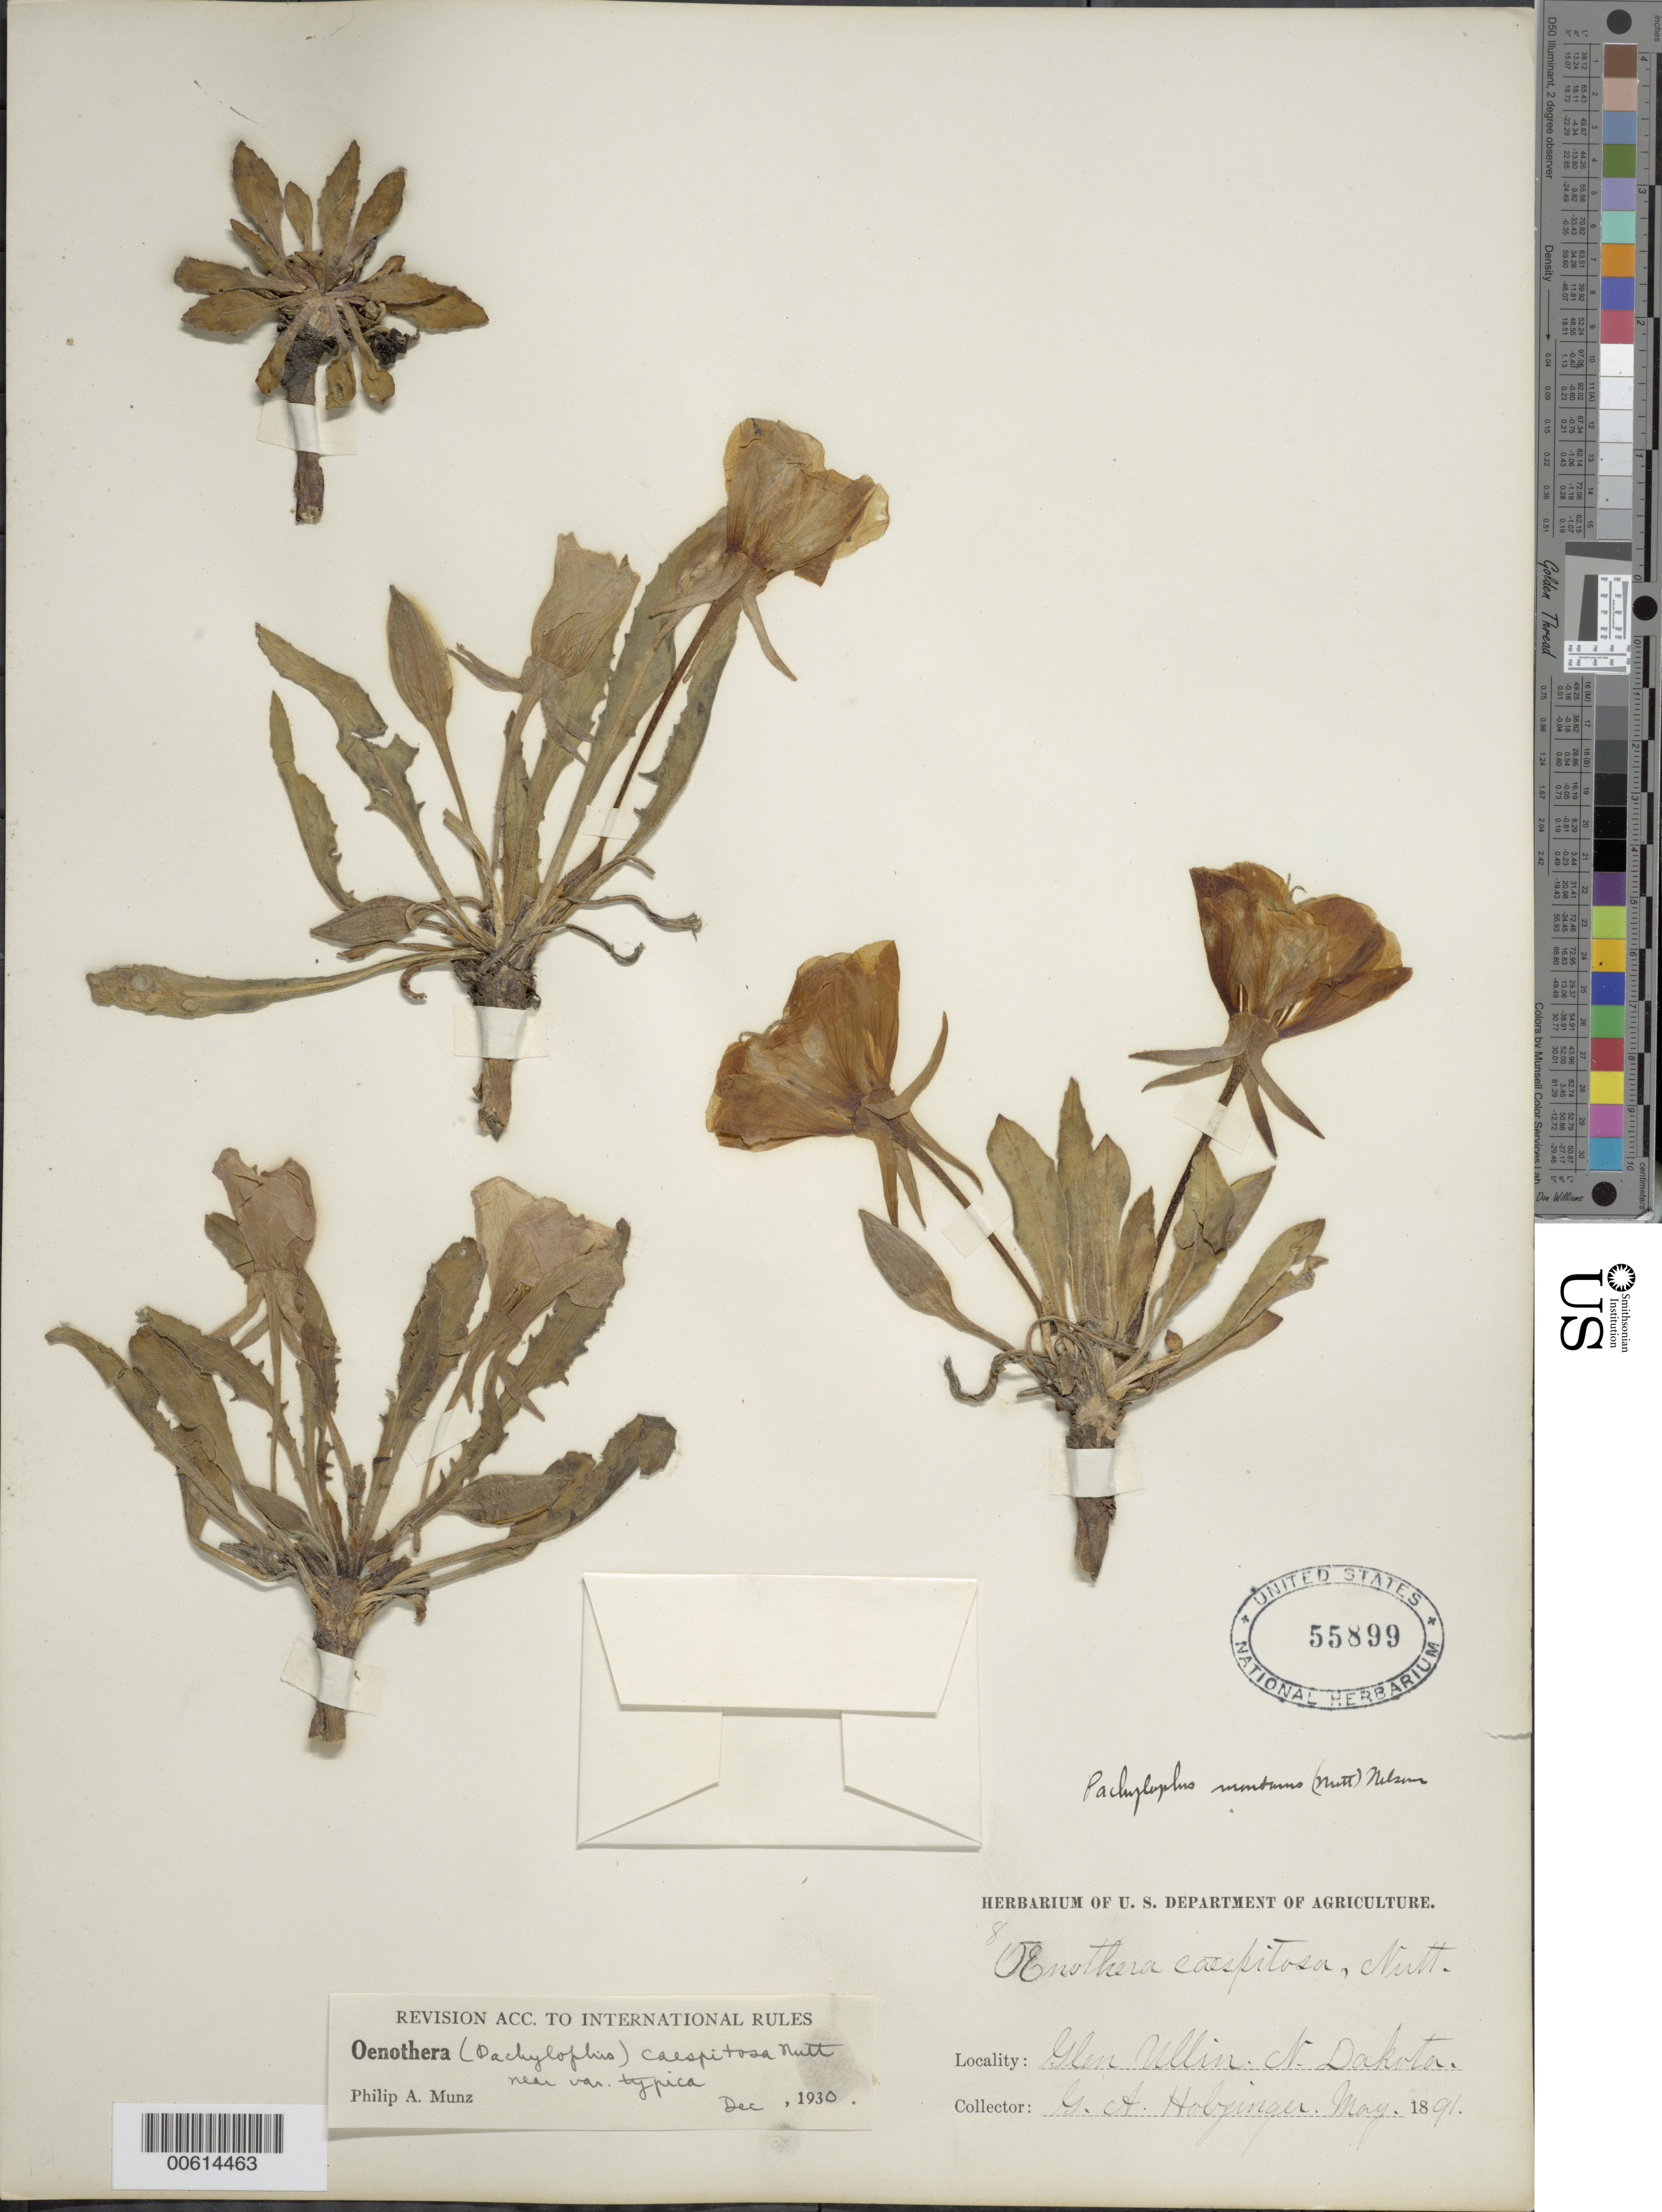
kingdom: Plantae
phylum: Tracheophyta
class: Magnoliopsida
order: Myrtales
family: Onagraceae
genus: Oenothera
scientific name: Oenothera cespitosa subsp. cespitosa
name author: Nutt.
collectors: G. Hobzinger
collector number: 8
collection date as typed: May 1891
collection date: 1891-05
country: United States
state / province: North Dakota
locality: Glen Ullin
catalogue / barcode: US 55899